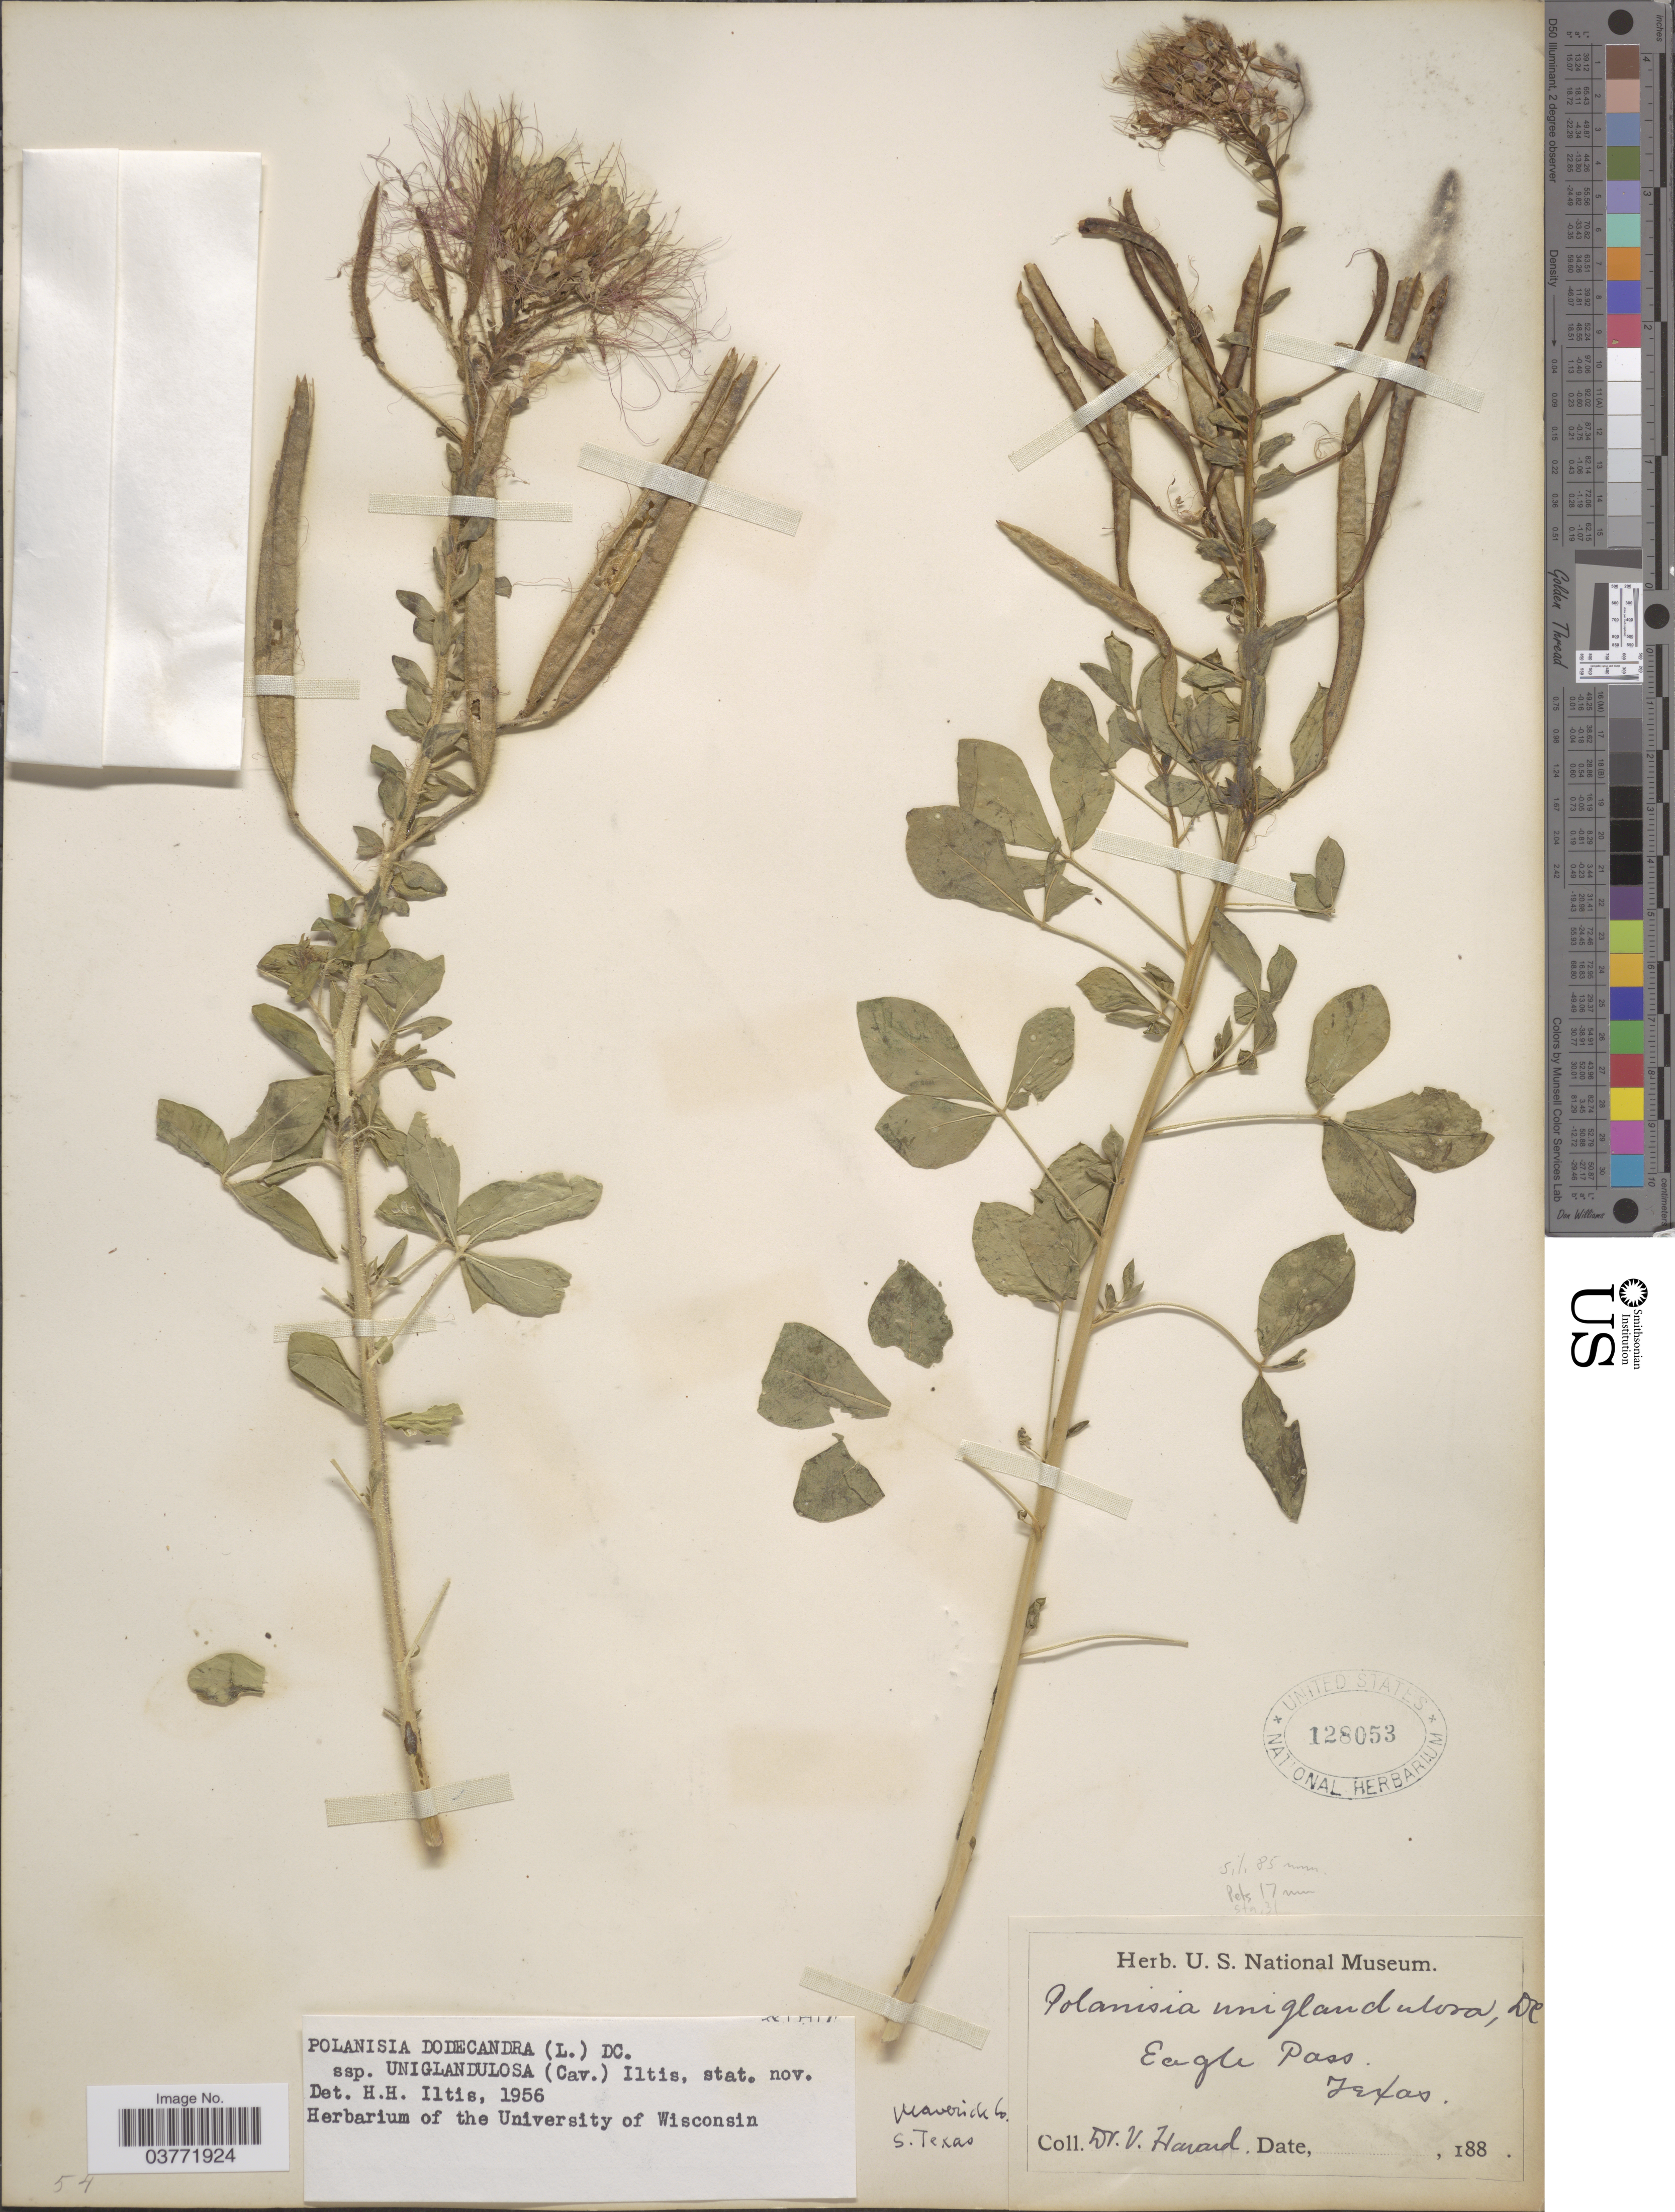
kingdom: Plantae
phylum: Tracheophyta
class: Magnoliopsida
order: Brassicales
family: Cleomaceae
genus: Polanisia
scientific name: Polanisia uniglandulosa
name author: (Cav.) DC.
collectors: V. Havard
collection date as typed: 188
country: United States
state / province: Texas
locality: Eagle Pass. Maverick Co. S. Texas.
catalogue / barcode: US 128053